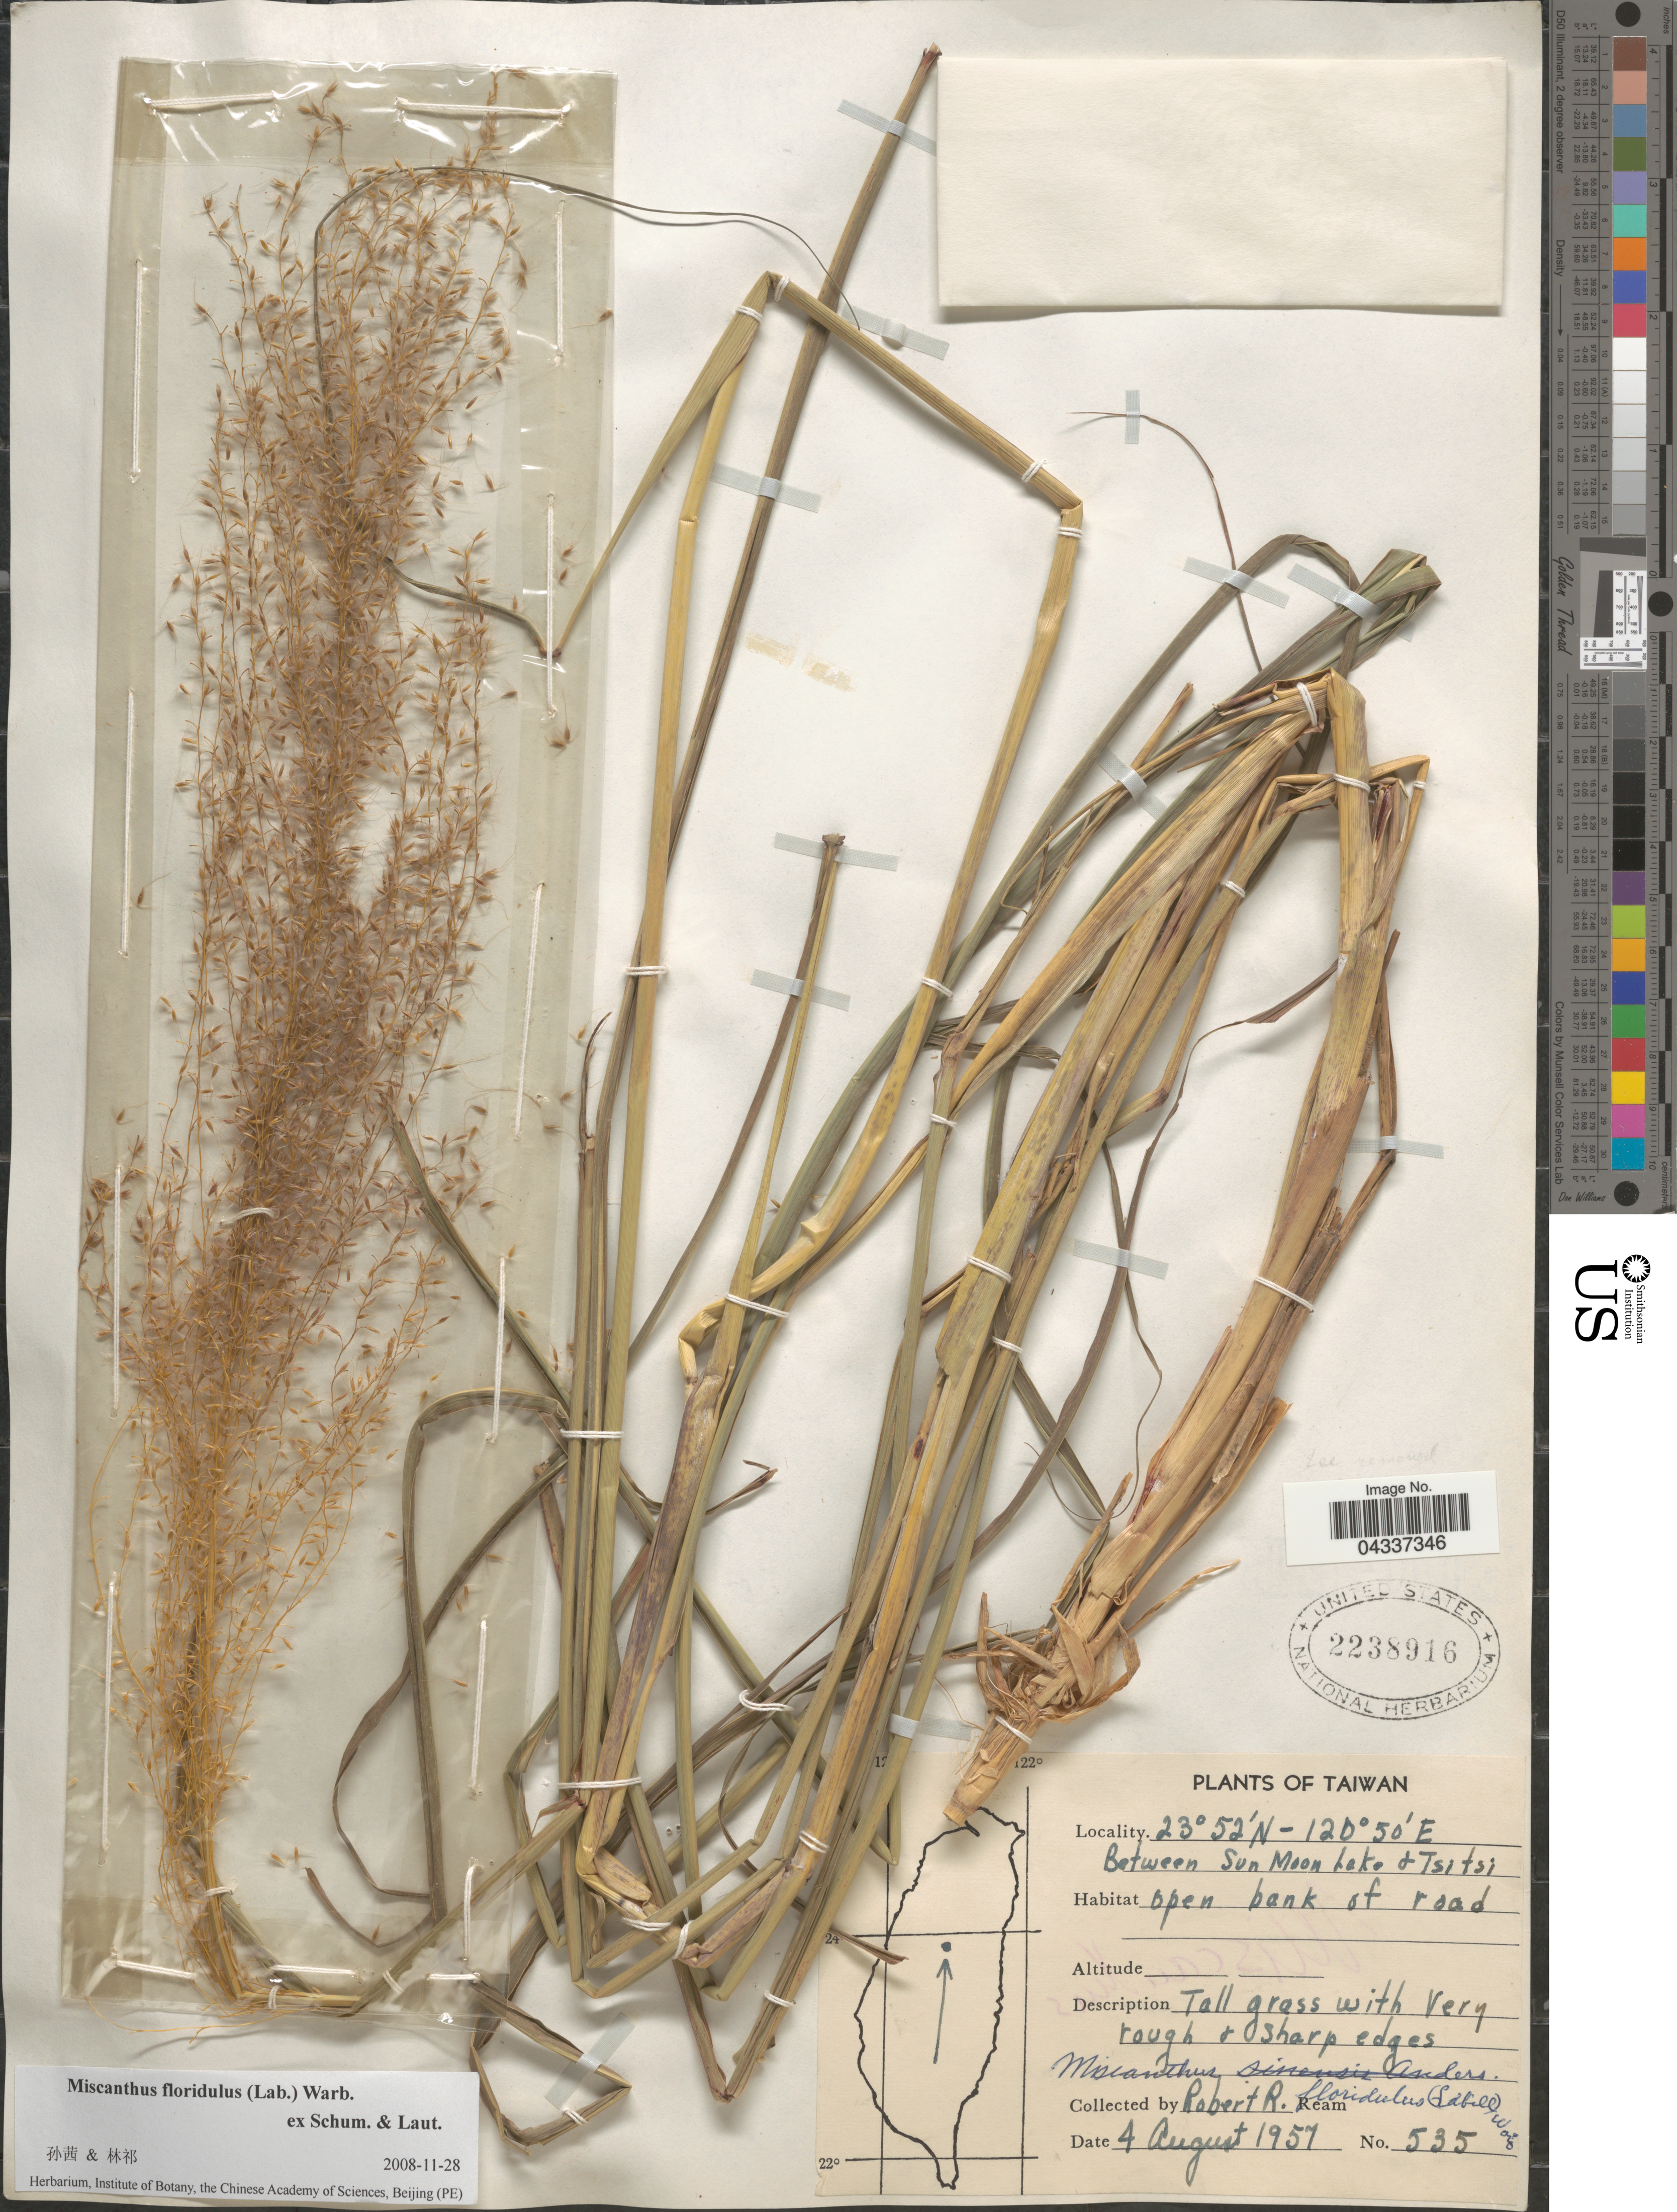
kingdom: Plantae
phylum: Tracheophyta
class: Liliopsida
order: Poales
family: Poaceae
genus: Miscanthus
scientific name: Miscanthus floridulus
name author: (Labill.) Warb.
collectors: R. Ream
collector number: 535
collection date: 1957-08-04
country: Taiwan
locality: Between Sun Moon Lake + Tsitsi.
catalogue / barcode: US 2238916